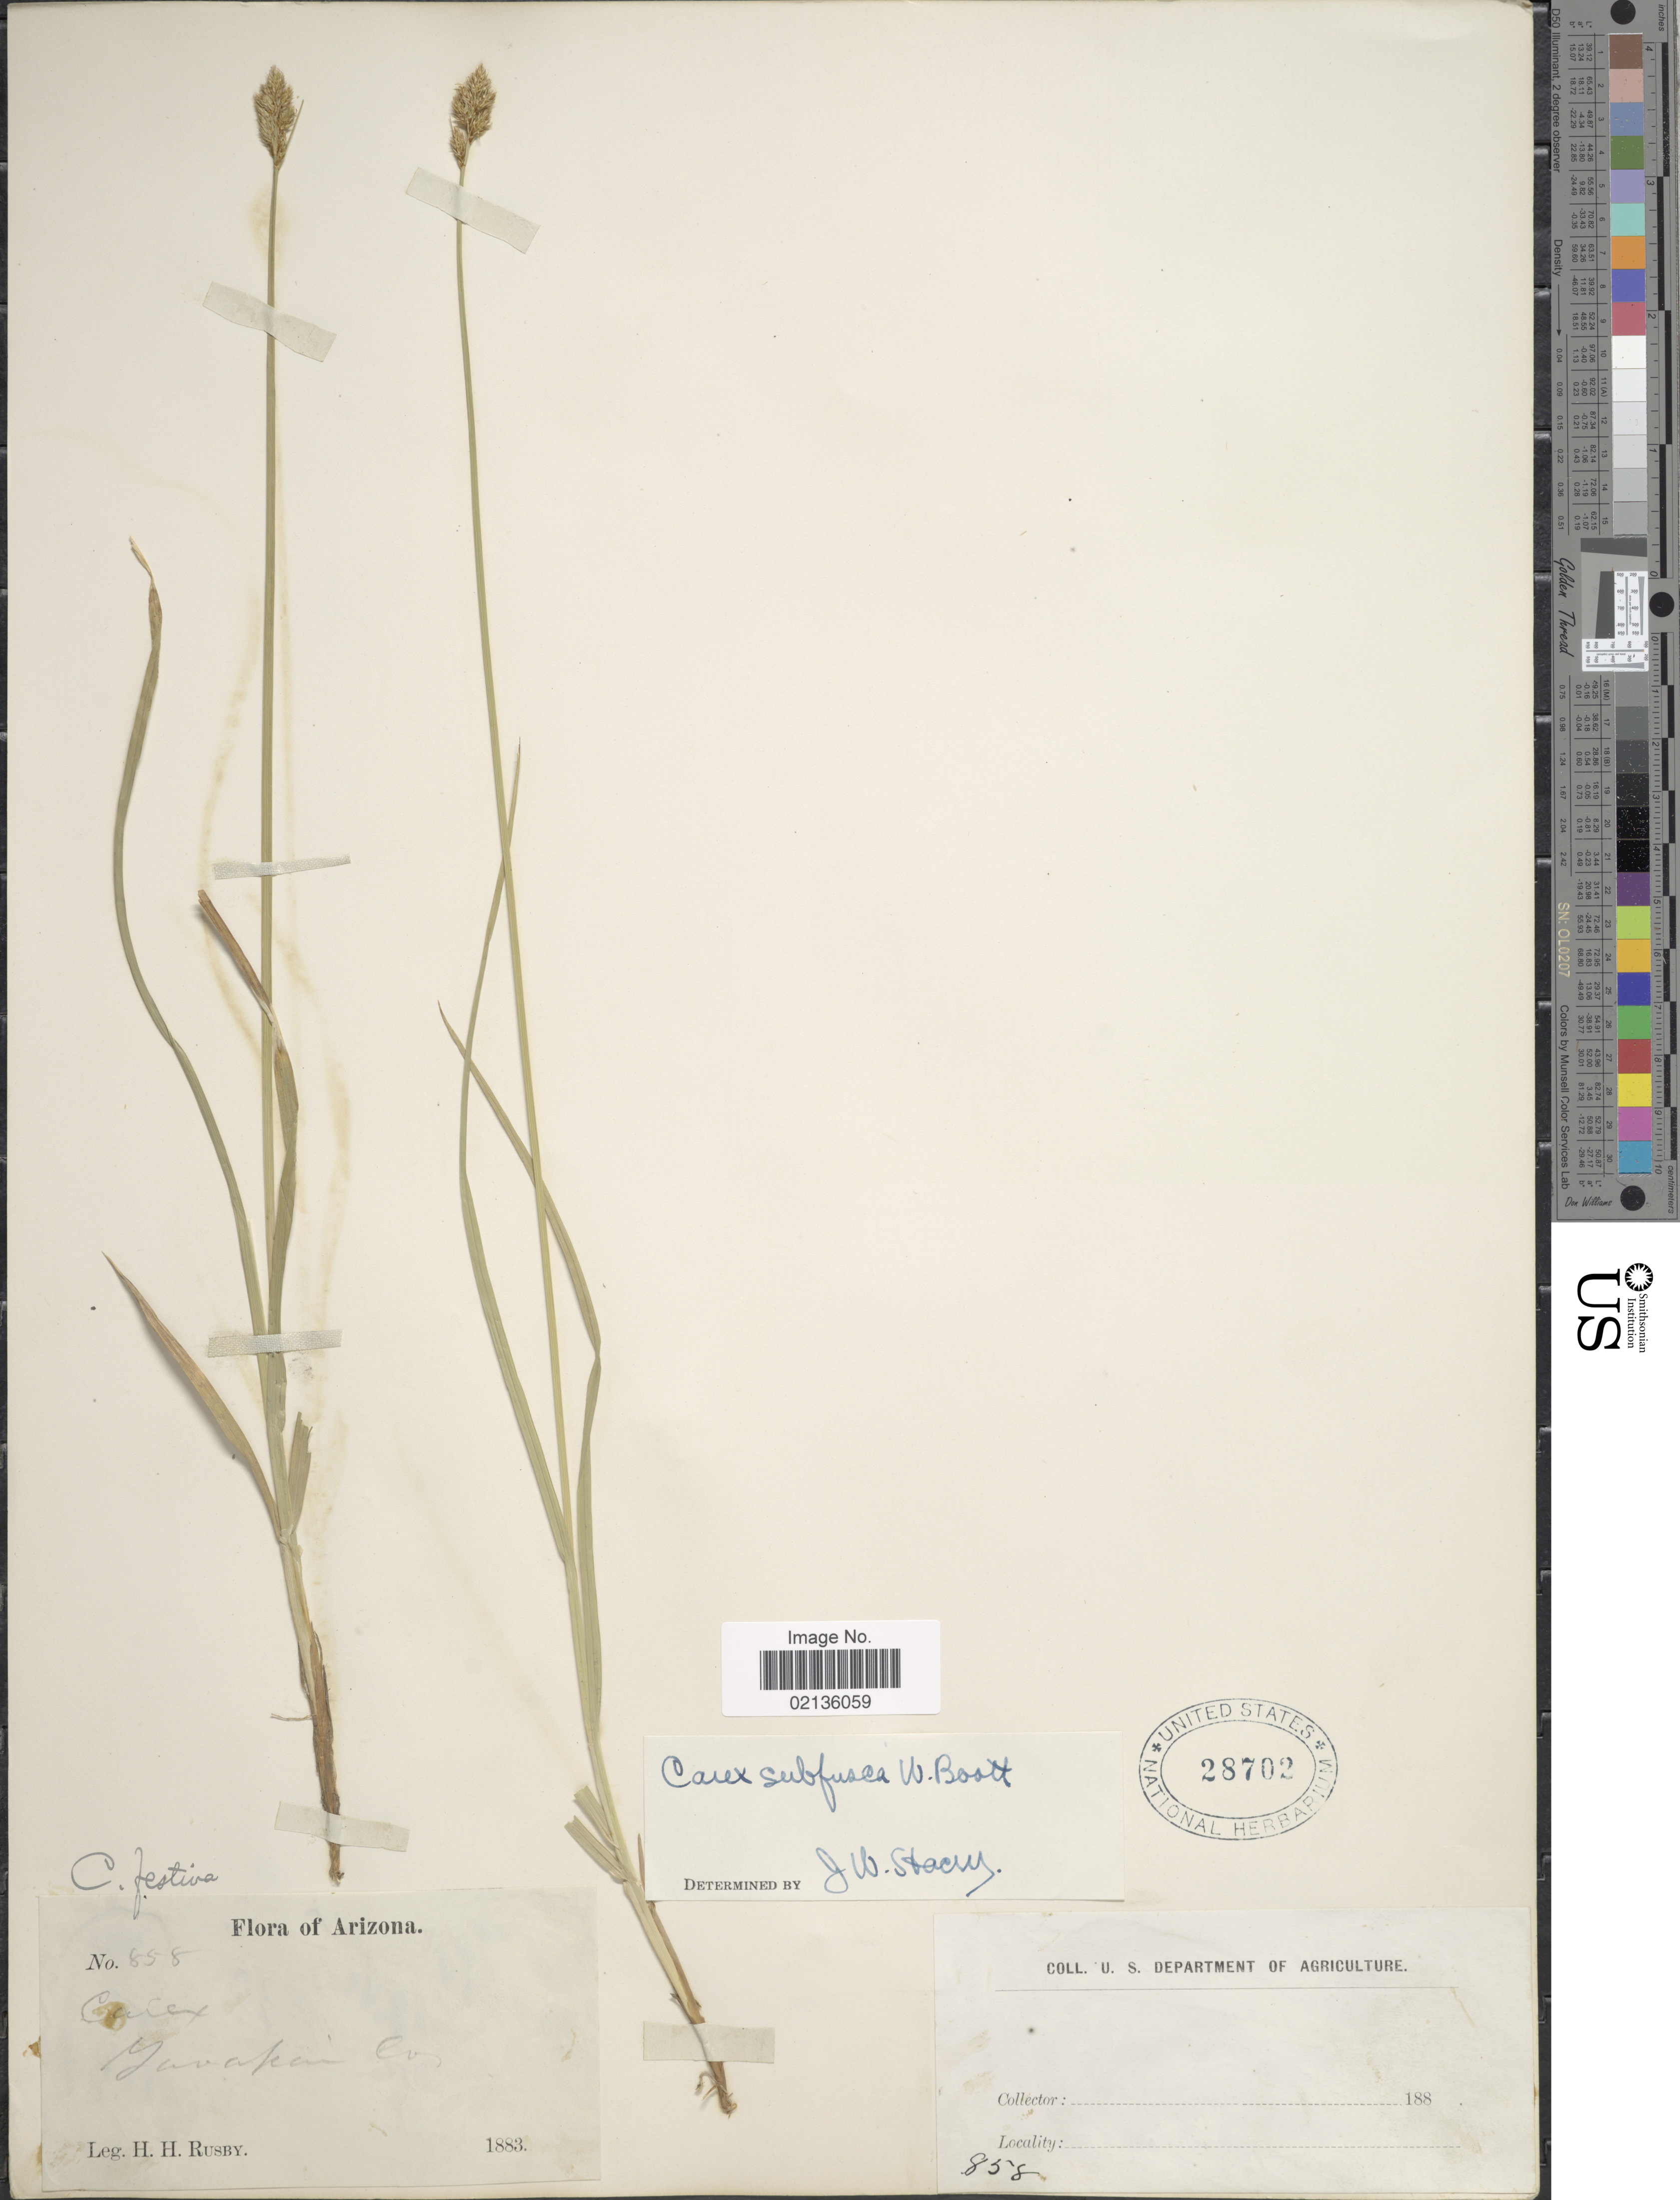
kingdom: Plantae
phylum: Tracheophyta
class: Liliopsida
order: Poales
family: Cyperaceae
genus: Carex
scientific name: Carex subfusca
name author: W. Boott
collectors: H. H. Rusby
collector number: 858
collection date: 1883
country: United States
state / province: Arizona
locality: Yavapai Co.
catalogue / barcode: US 28702